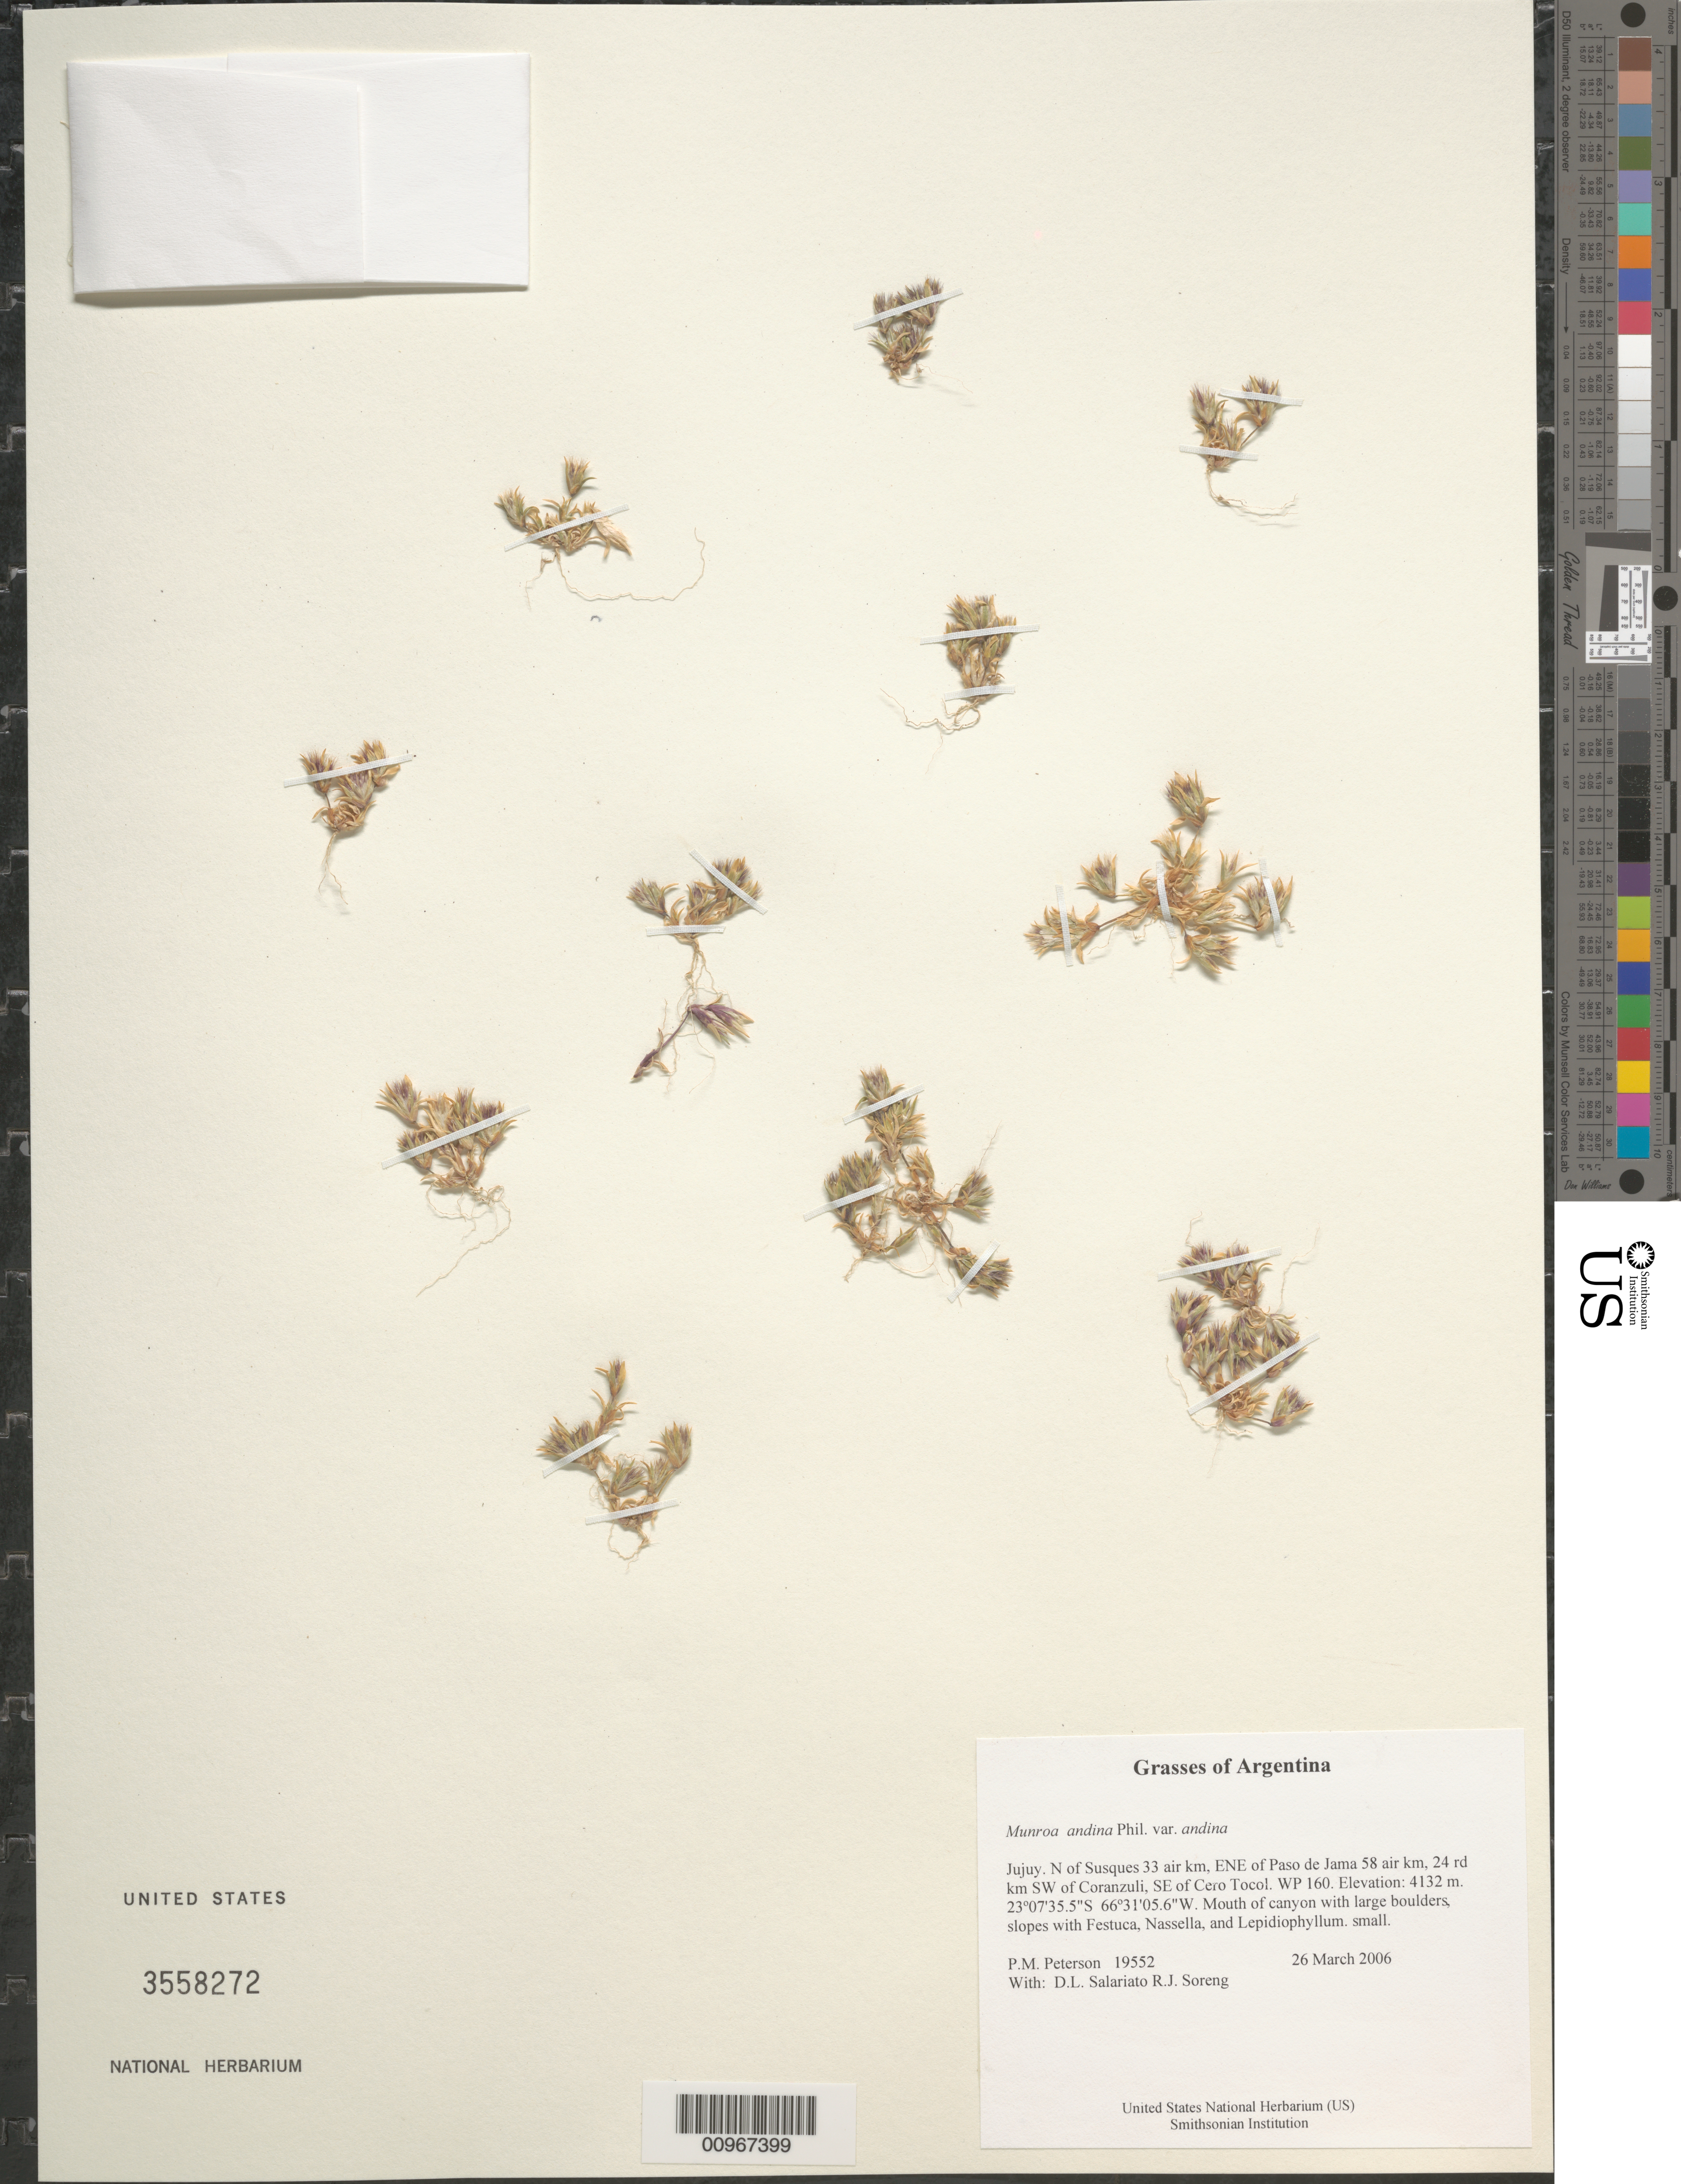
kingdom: Plantae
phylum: Tracheophyta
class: Liliopsida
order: Poales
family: Poaceae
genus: Munroa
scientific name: Munroa andina var. andina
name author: Phil.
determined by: Peterson, Paul M., (BOT), Smithsonian Institution - National Museum of Natural History (UNITED STATES)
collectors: P. M. Peterson, R. J. Soreng, D. Salariato & A. Panizza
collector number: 19552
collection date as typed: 26 Mar 2006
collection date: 2006-03-26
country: Argentina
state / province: Jujuy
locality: N of Susques 33 air km, ENE of Paso de Jama 58 air km, 24 rd km SW of Coranzuli, SE of Cero Tocol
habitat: Mouth of canyon with large boulders, slopes with Festuca, Nassella, and Lepidiophyllum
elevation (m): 4132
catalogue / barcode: US 3558272